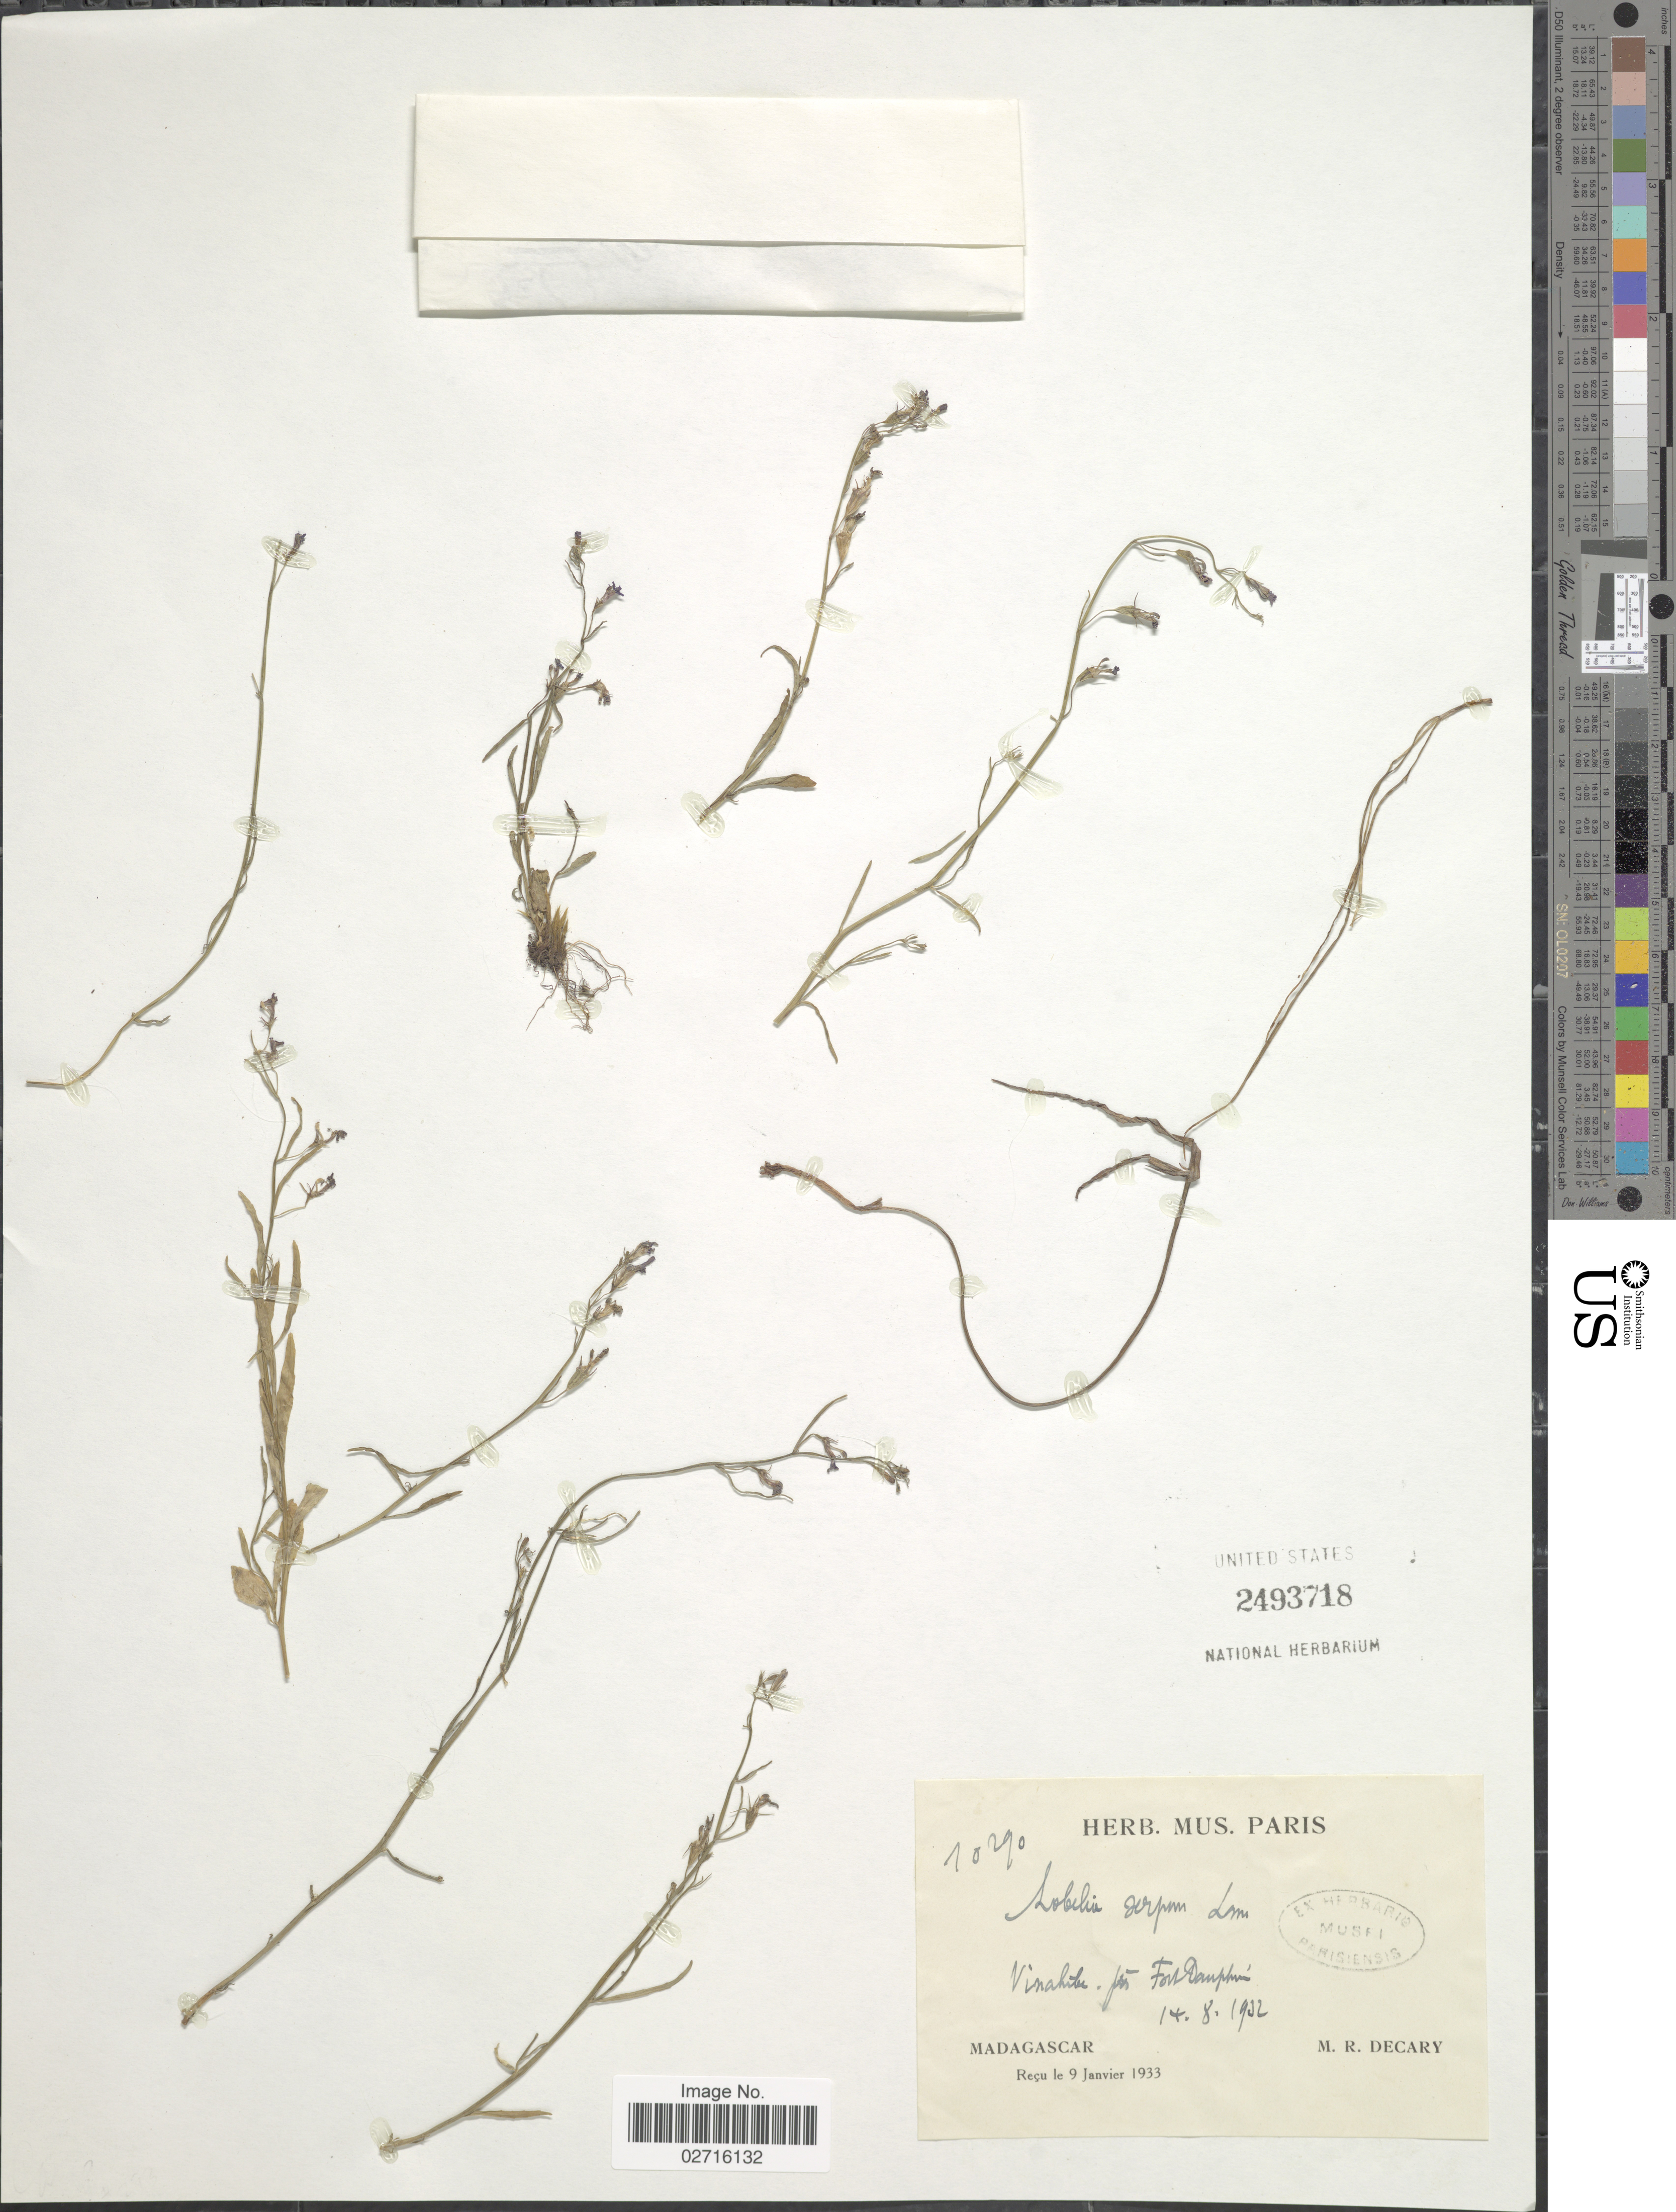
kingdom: Plantae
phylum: Tracheophyta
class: Magnoliopsida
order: Asterales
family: Campanulaceae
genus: Lobelia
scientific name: Lobelia serpens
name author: Lam.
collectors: R. Decary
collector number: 10290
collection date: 1932-08-14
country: Madagascar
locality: Vinahitee prés Fort Dauphin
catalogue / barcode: US 2493718